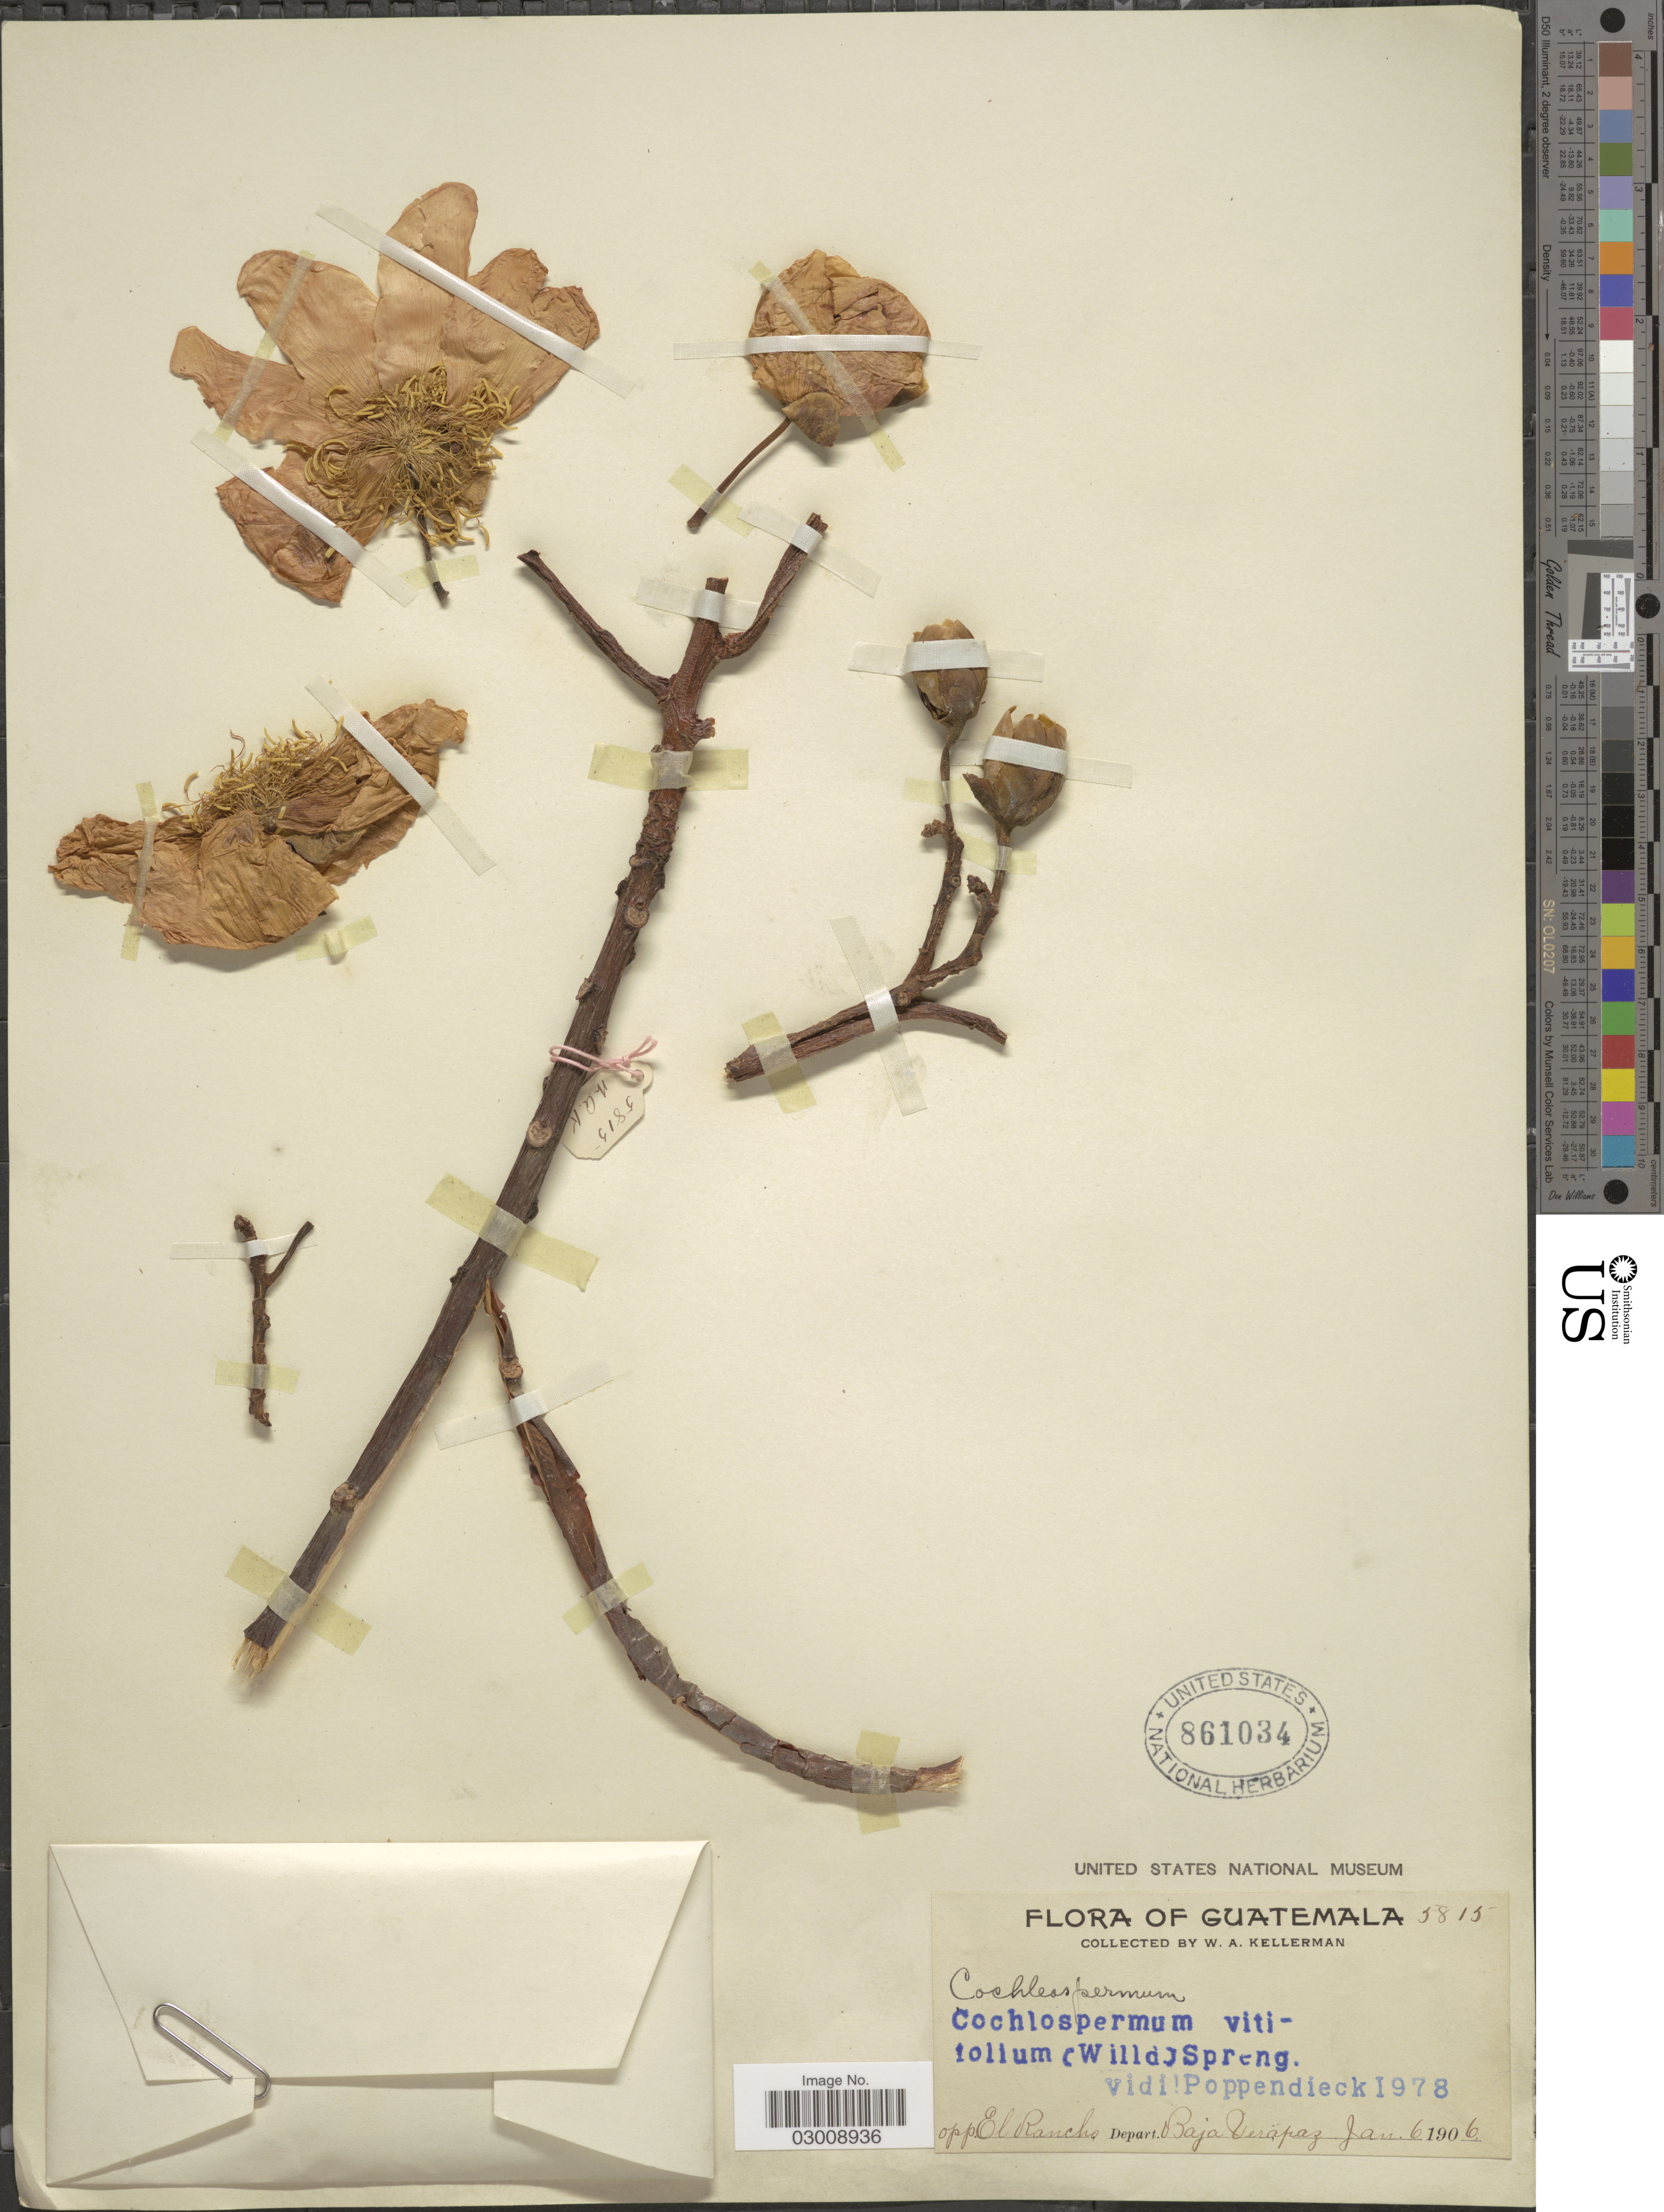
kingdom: Plantae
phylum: Tracheophyta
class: Magnoliopsida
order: Malvales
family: Cochlospermaceae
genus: Cochlospermum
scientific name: Cochlospermum vitifolium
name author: (Willd.) Spreng.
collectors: W. Kellerman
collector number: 5815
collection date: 1906-01-06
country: Guatemala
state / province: Baja Verapaz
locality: Opp. El Rancho. Depart. Baja Verapaz.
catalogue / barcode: US 861034